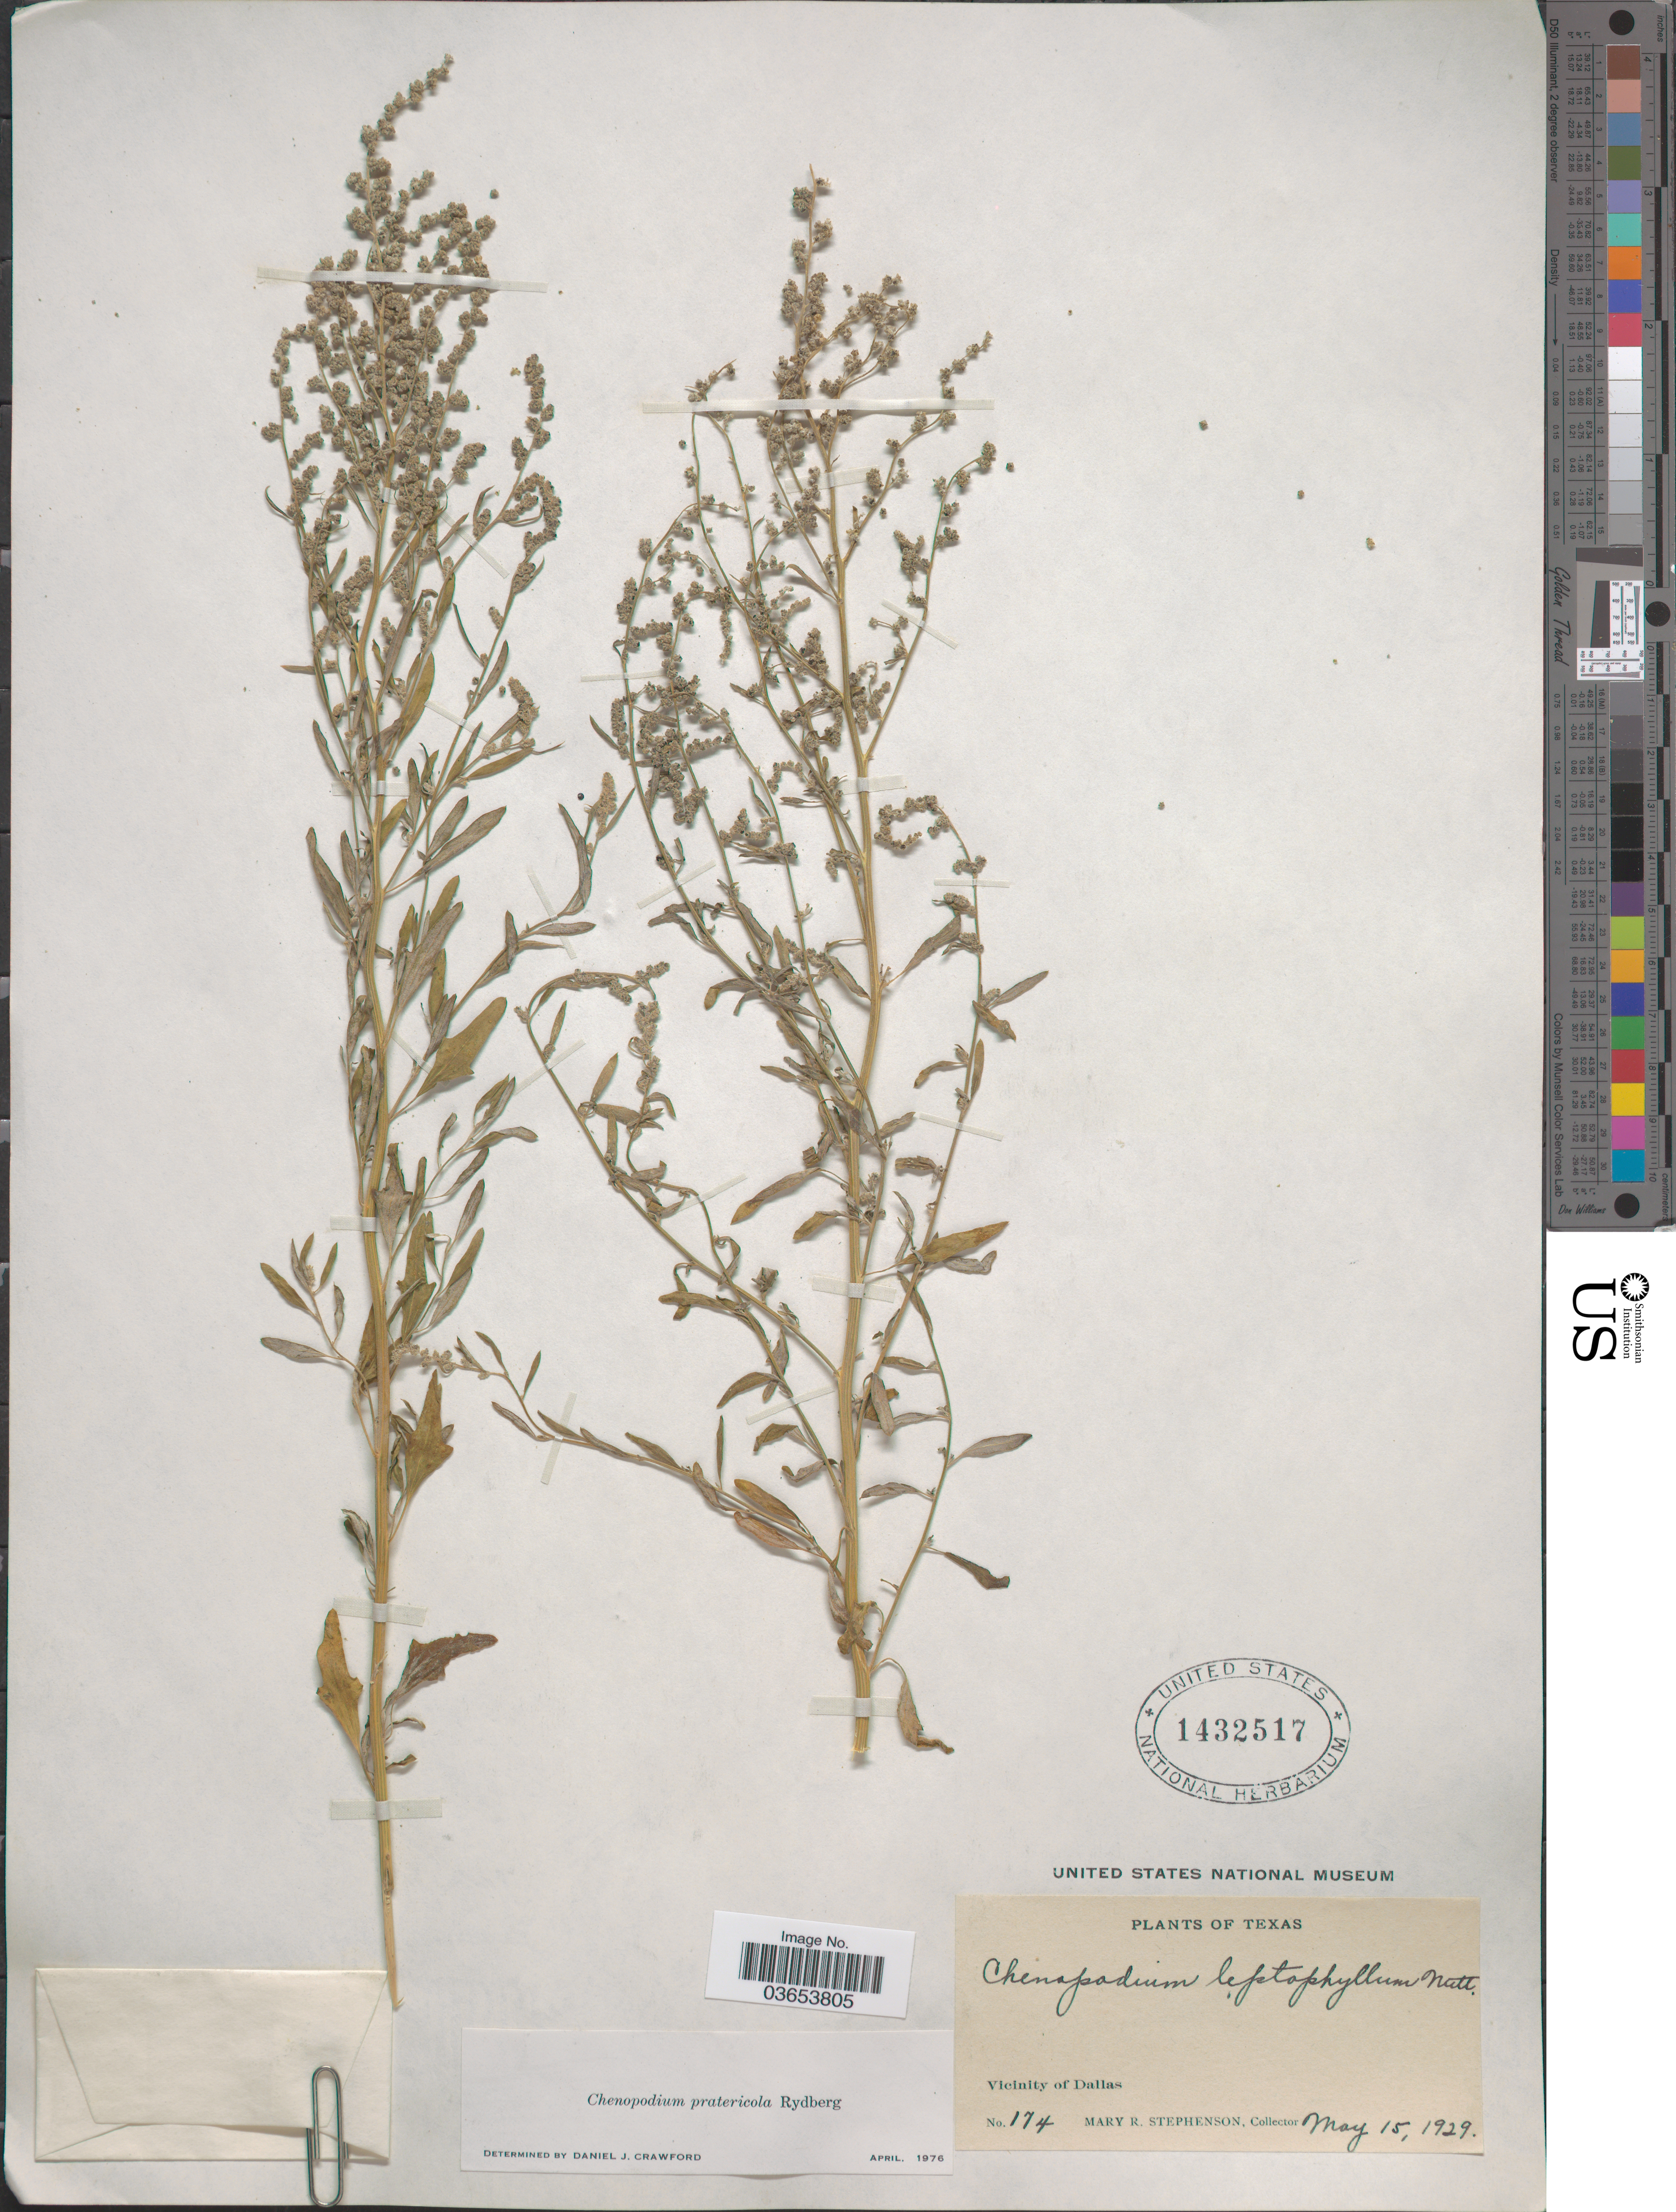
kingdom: Plantae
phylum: Tracheophyta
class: Magnoliopsida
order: Caryophyllales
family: Amaranthaceae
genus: Chenopodium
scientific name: Chenopodium pratericola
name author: Rydb.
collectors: M. Stephenson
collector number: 174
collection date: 1929-05-15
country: United States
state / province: Texas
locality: Vicinity of Dallas.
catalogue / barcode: US 1432517